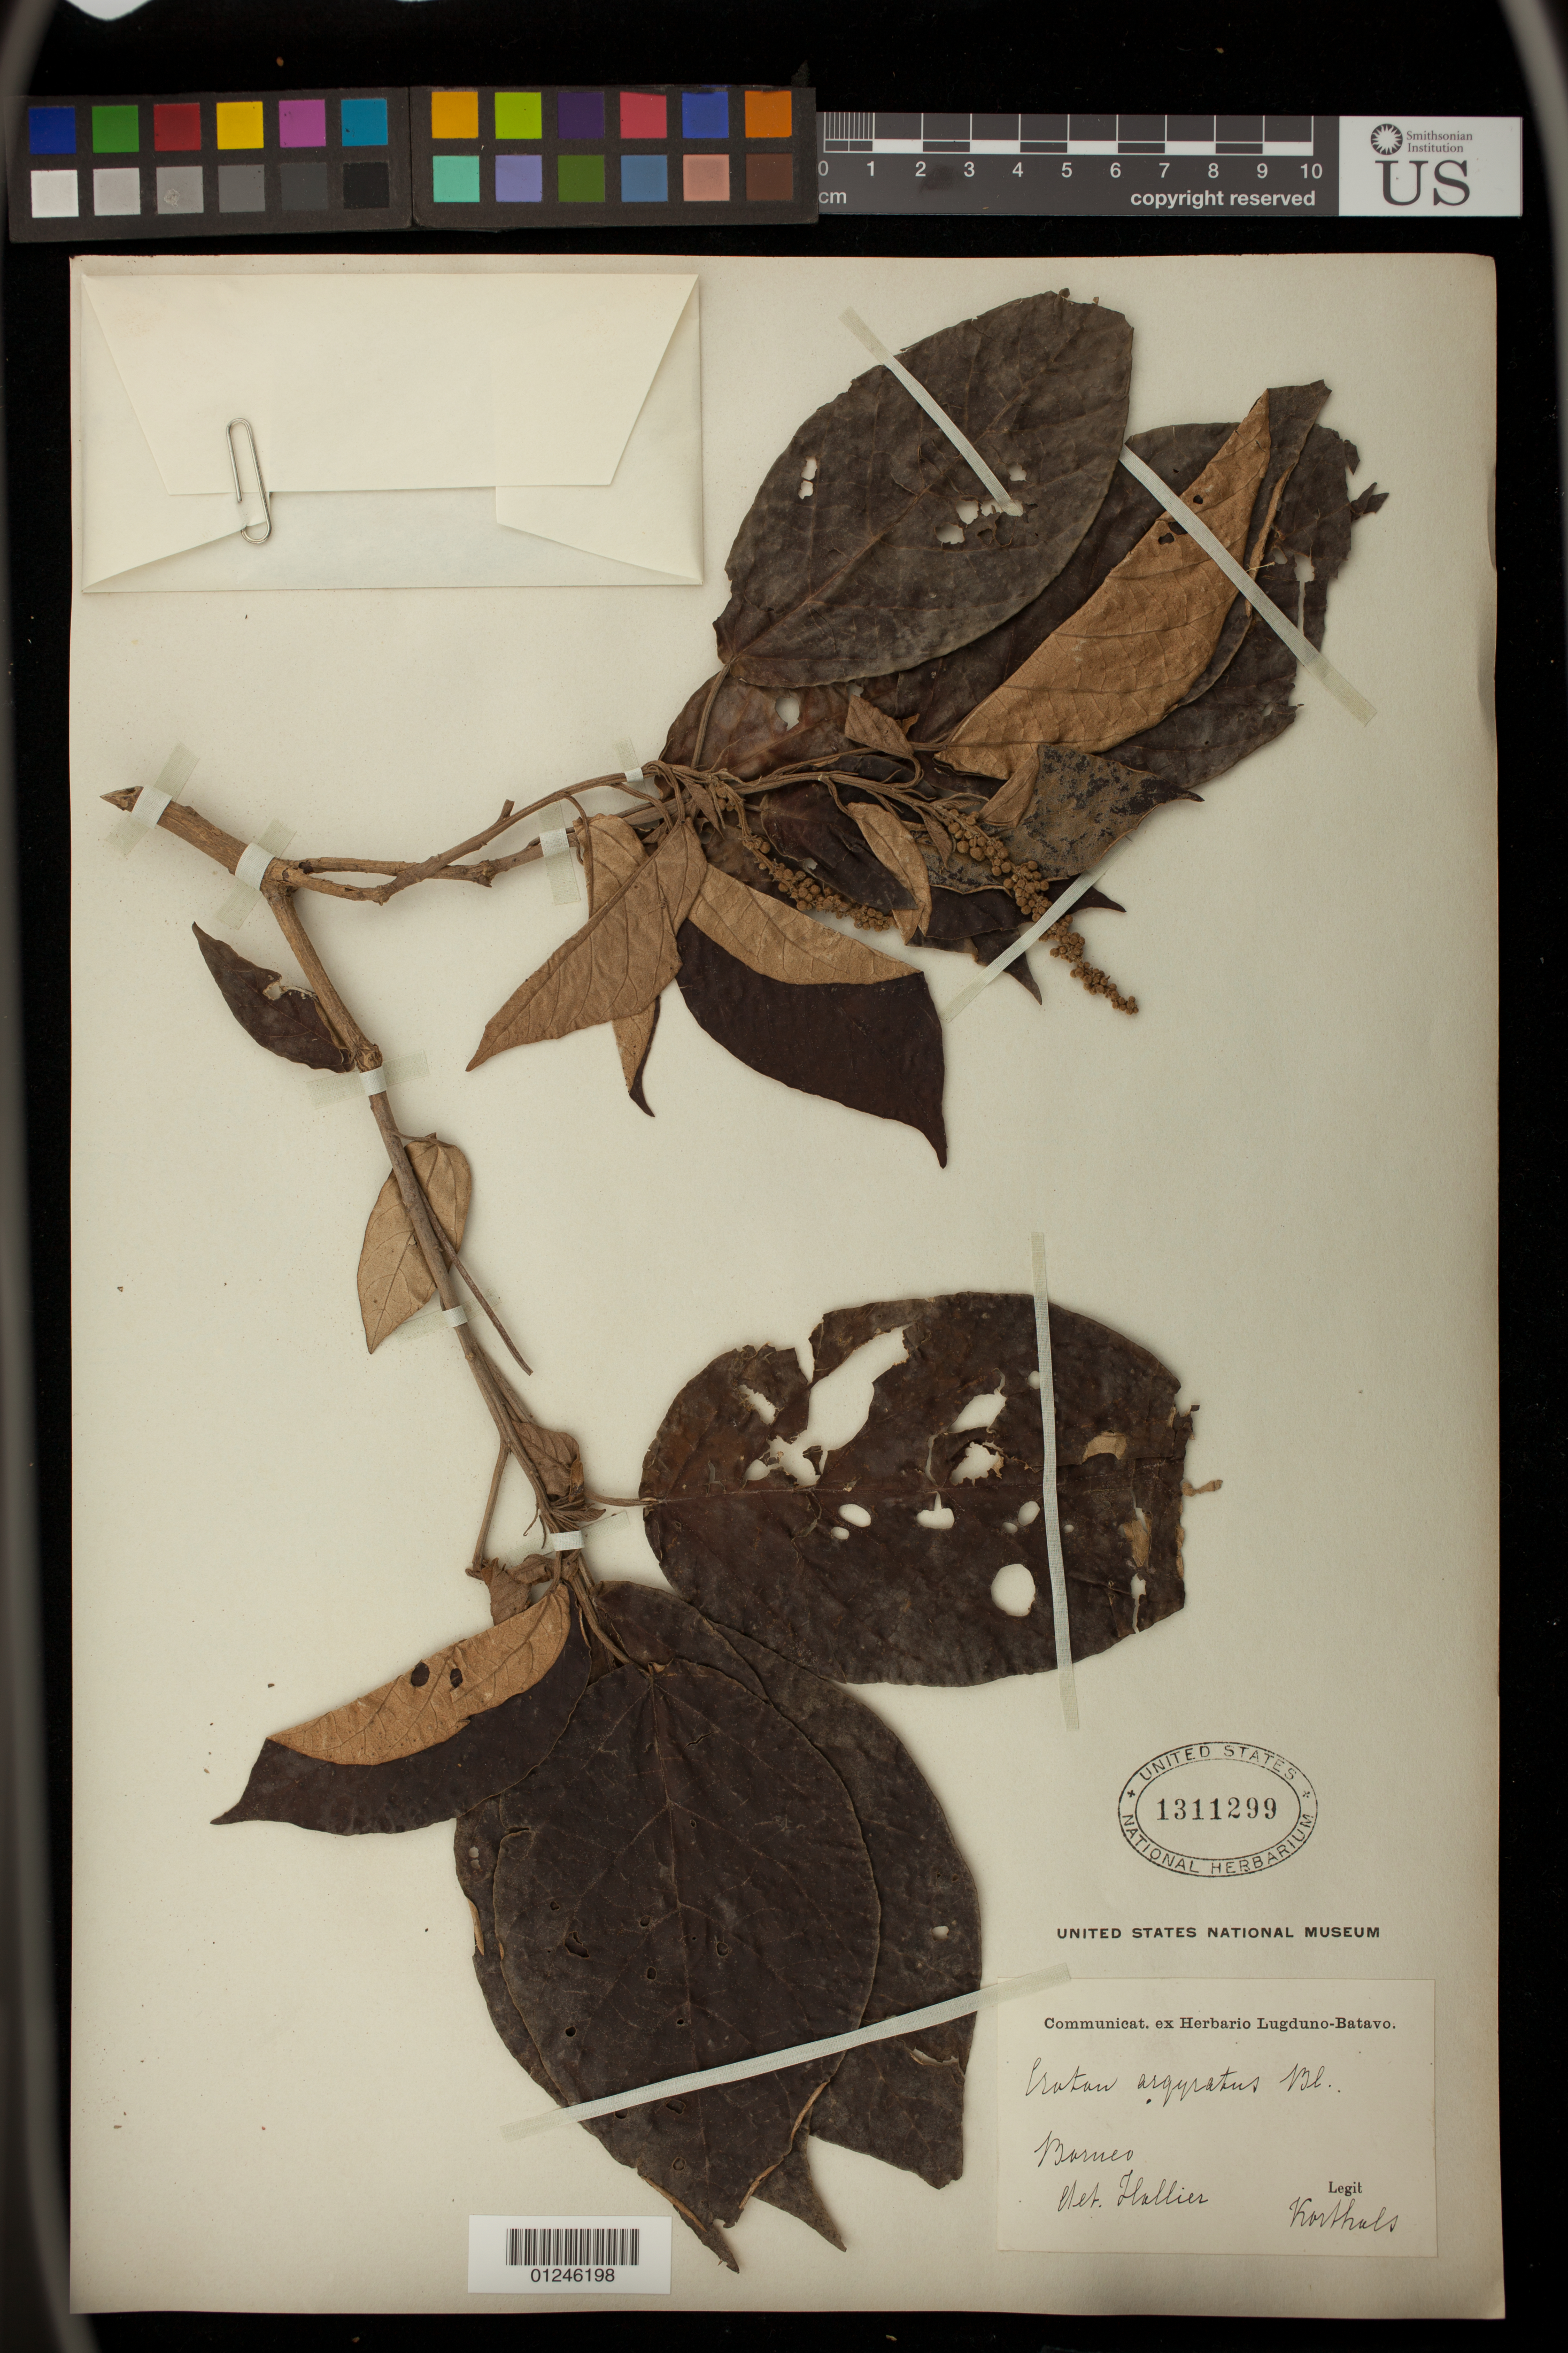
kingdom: Plantae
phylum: Tracheophyta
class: Magnoliopsida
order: Malpighiales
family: Euphorbiaceae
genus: Croton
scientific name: Croton argyratus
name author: Blume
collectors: -. Karthals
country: Indonesia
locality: Borneo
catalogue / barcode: US 1311299